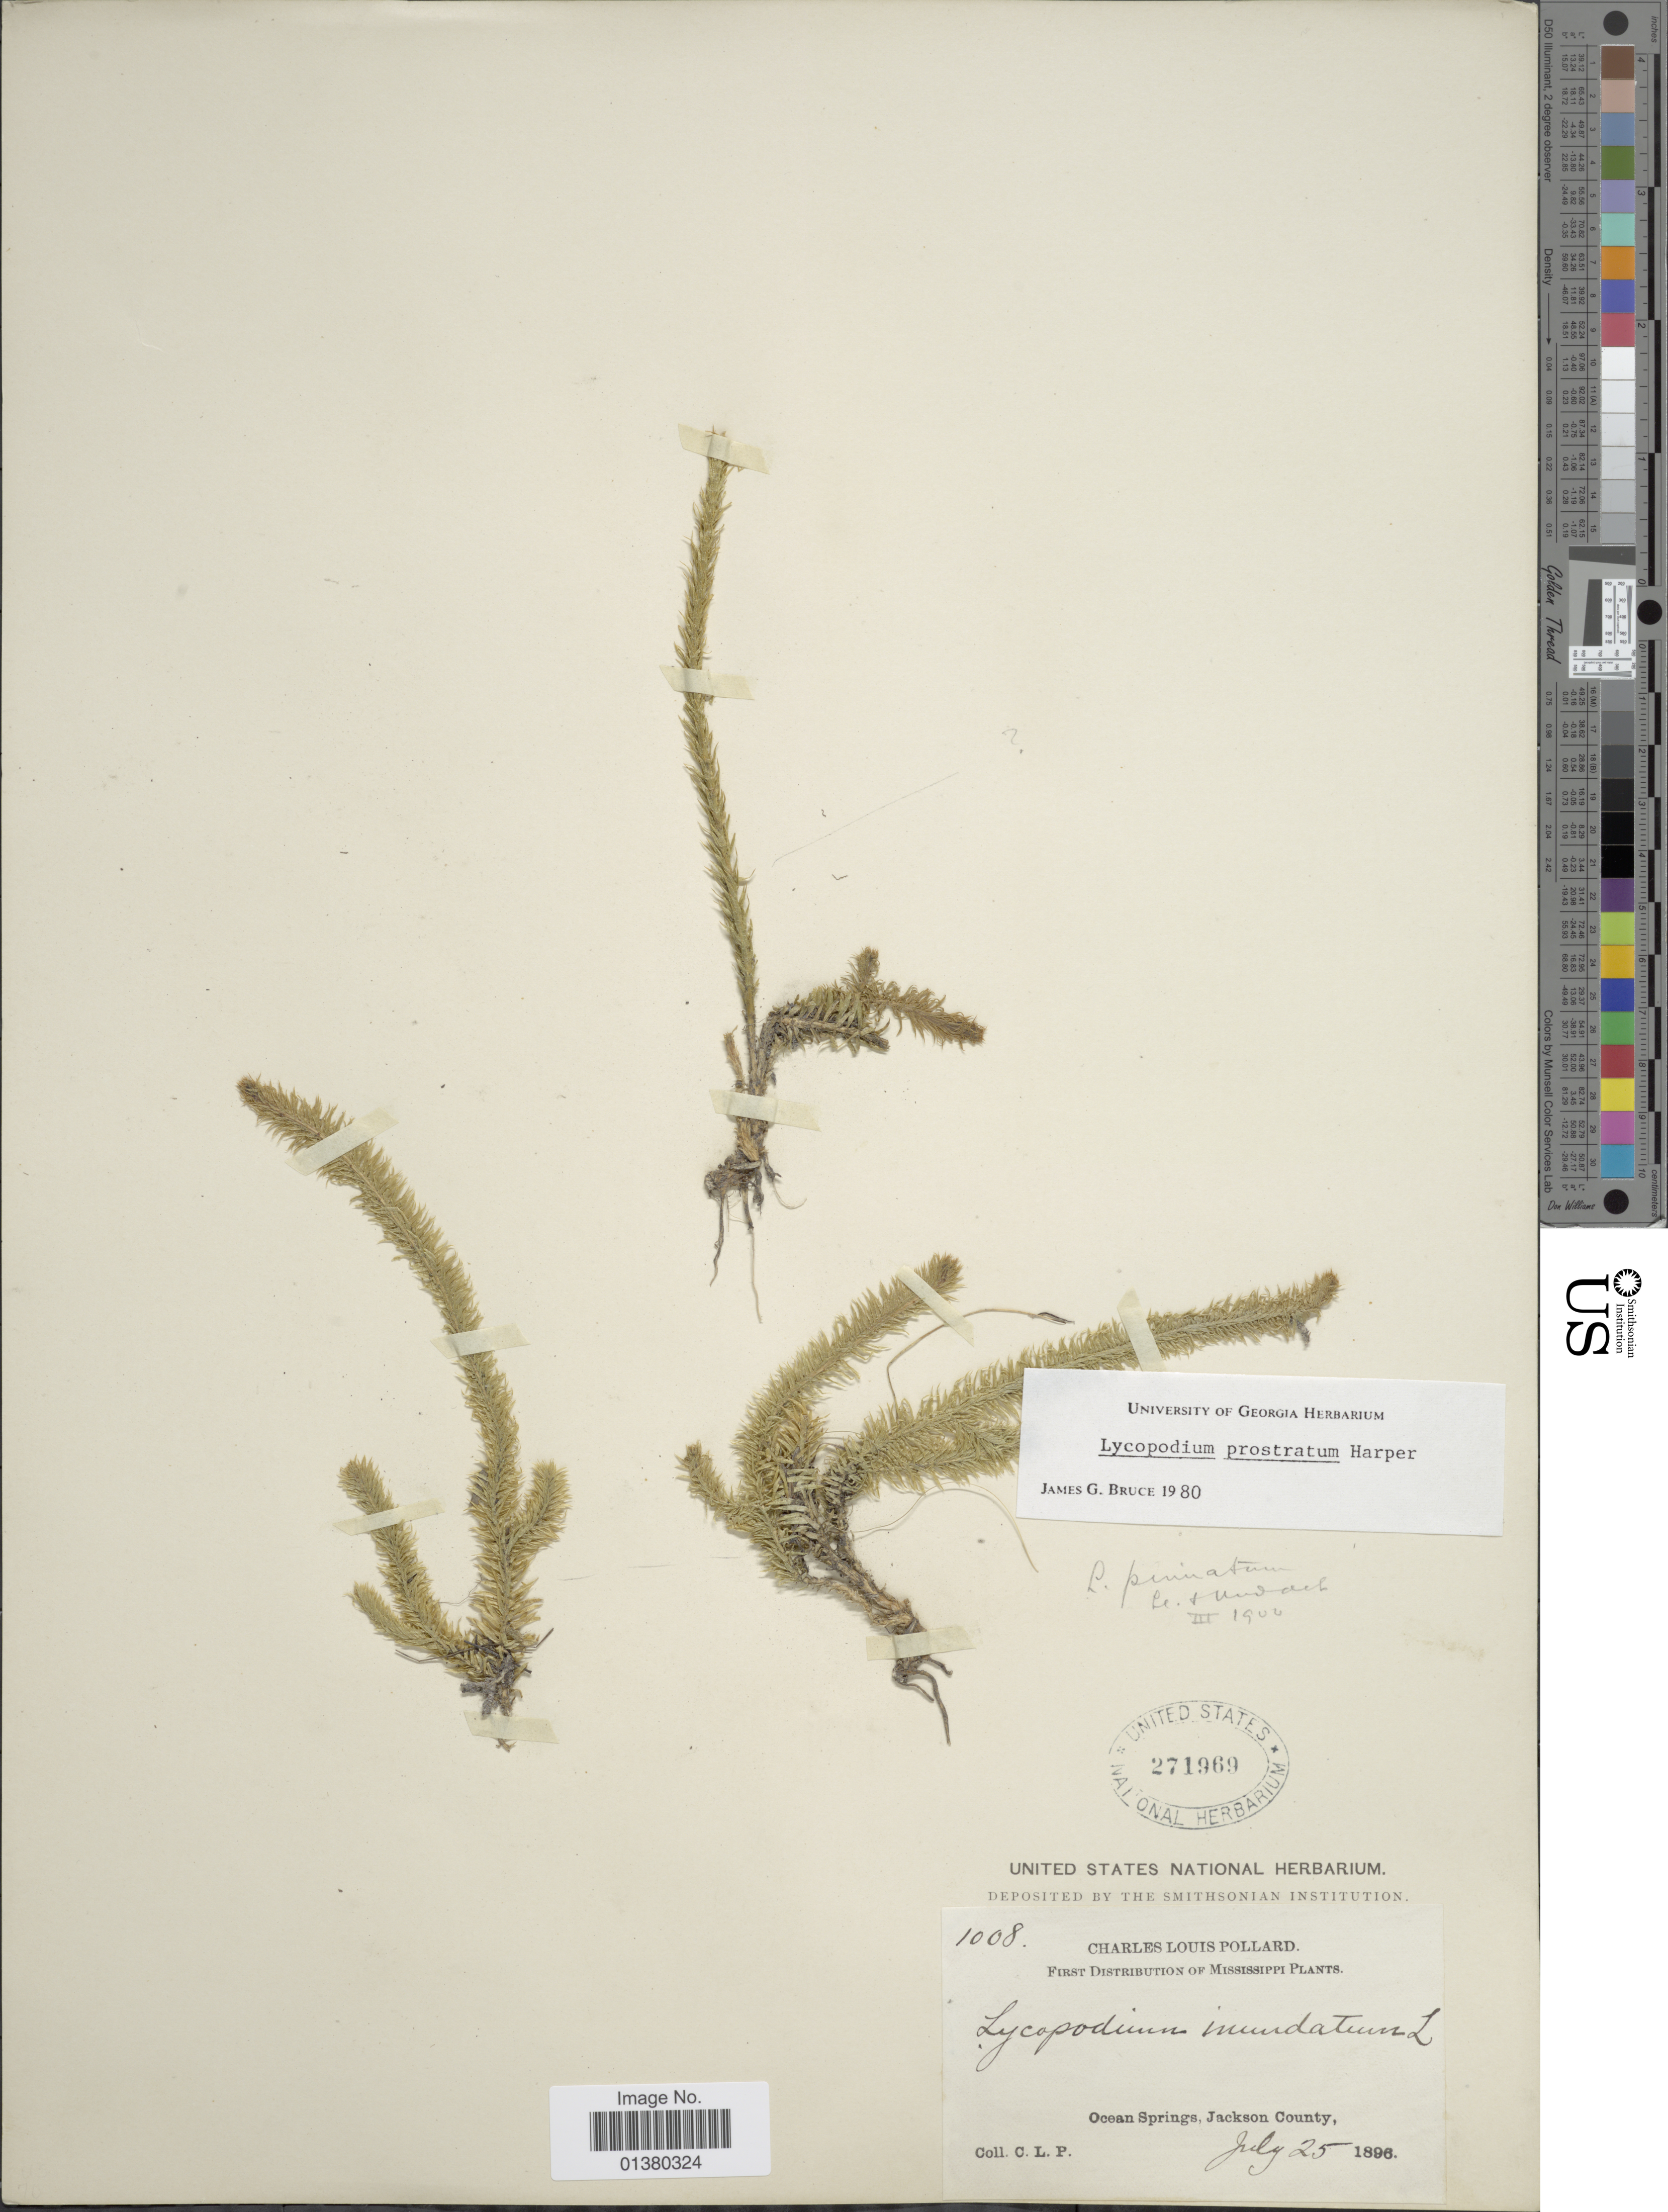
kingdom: Plantae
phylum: Tracheophyta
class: Lycopodiopsida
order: Lycopodiales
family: Lycopodiaceae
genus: Lycopodiella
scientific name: Lycopodiella prostrata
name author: (R.M. Harper) Cranfill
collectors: C. L. Pollard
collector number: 1008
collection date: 1896-07-25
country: United States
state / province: Mississippi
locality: Ocean Springs, Jackson County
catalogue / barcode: US 271969